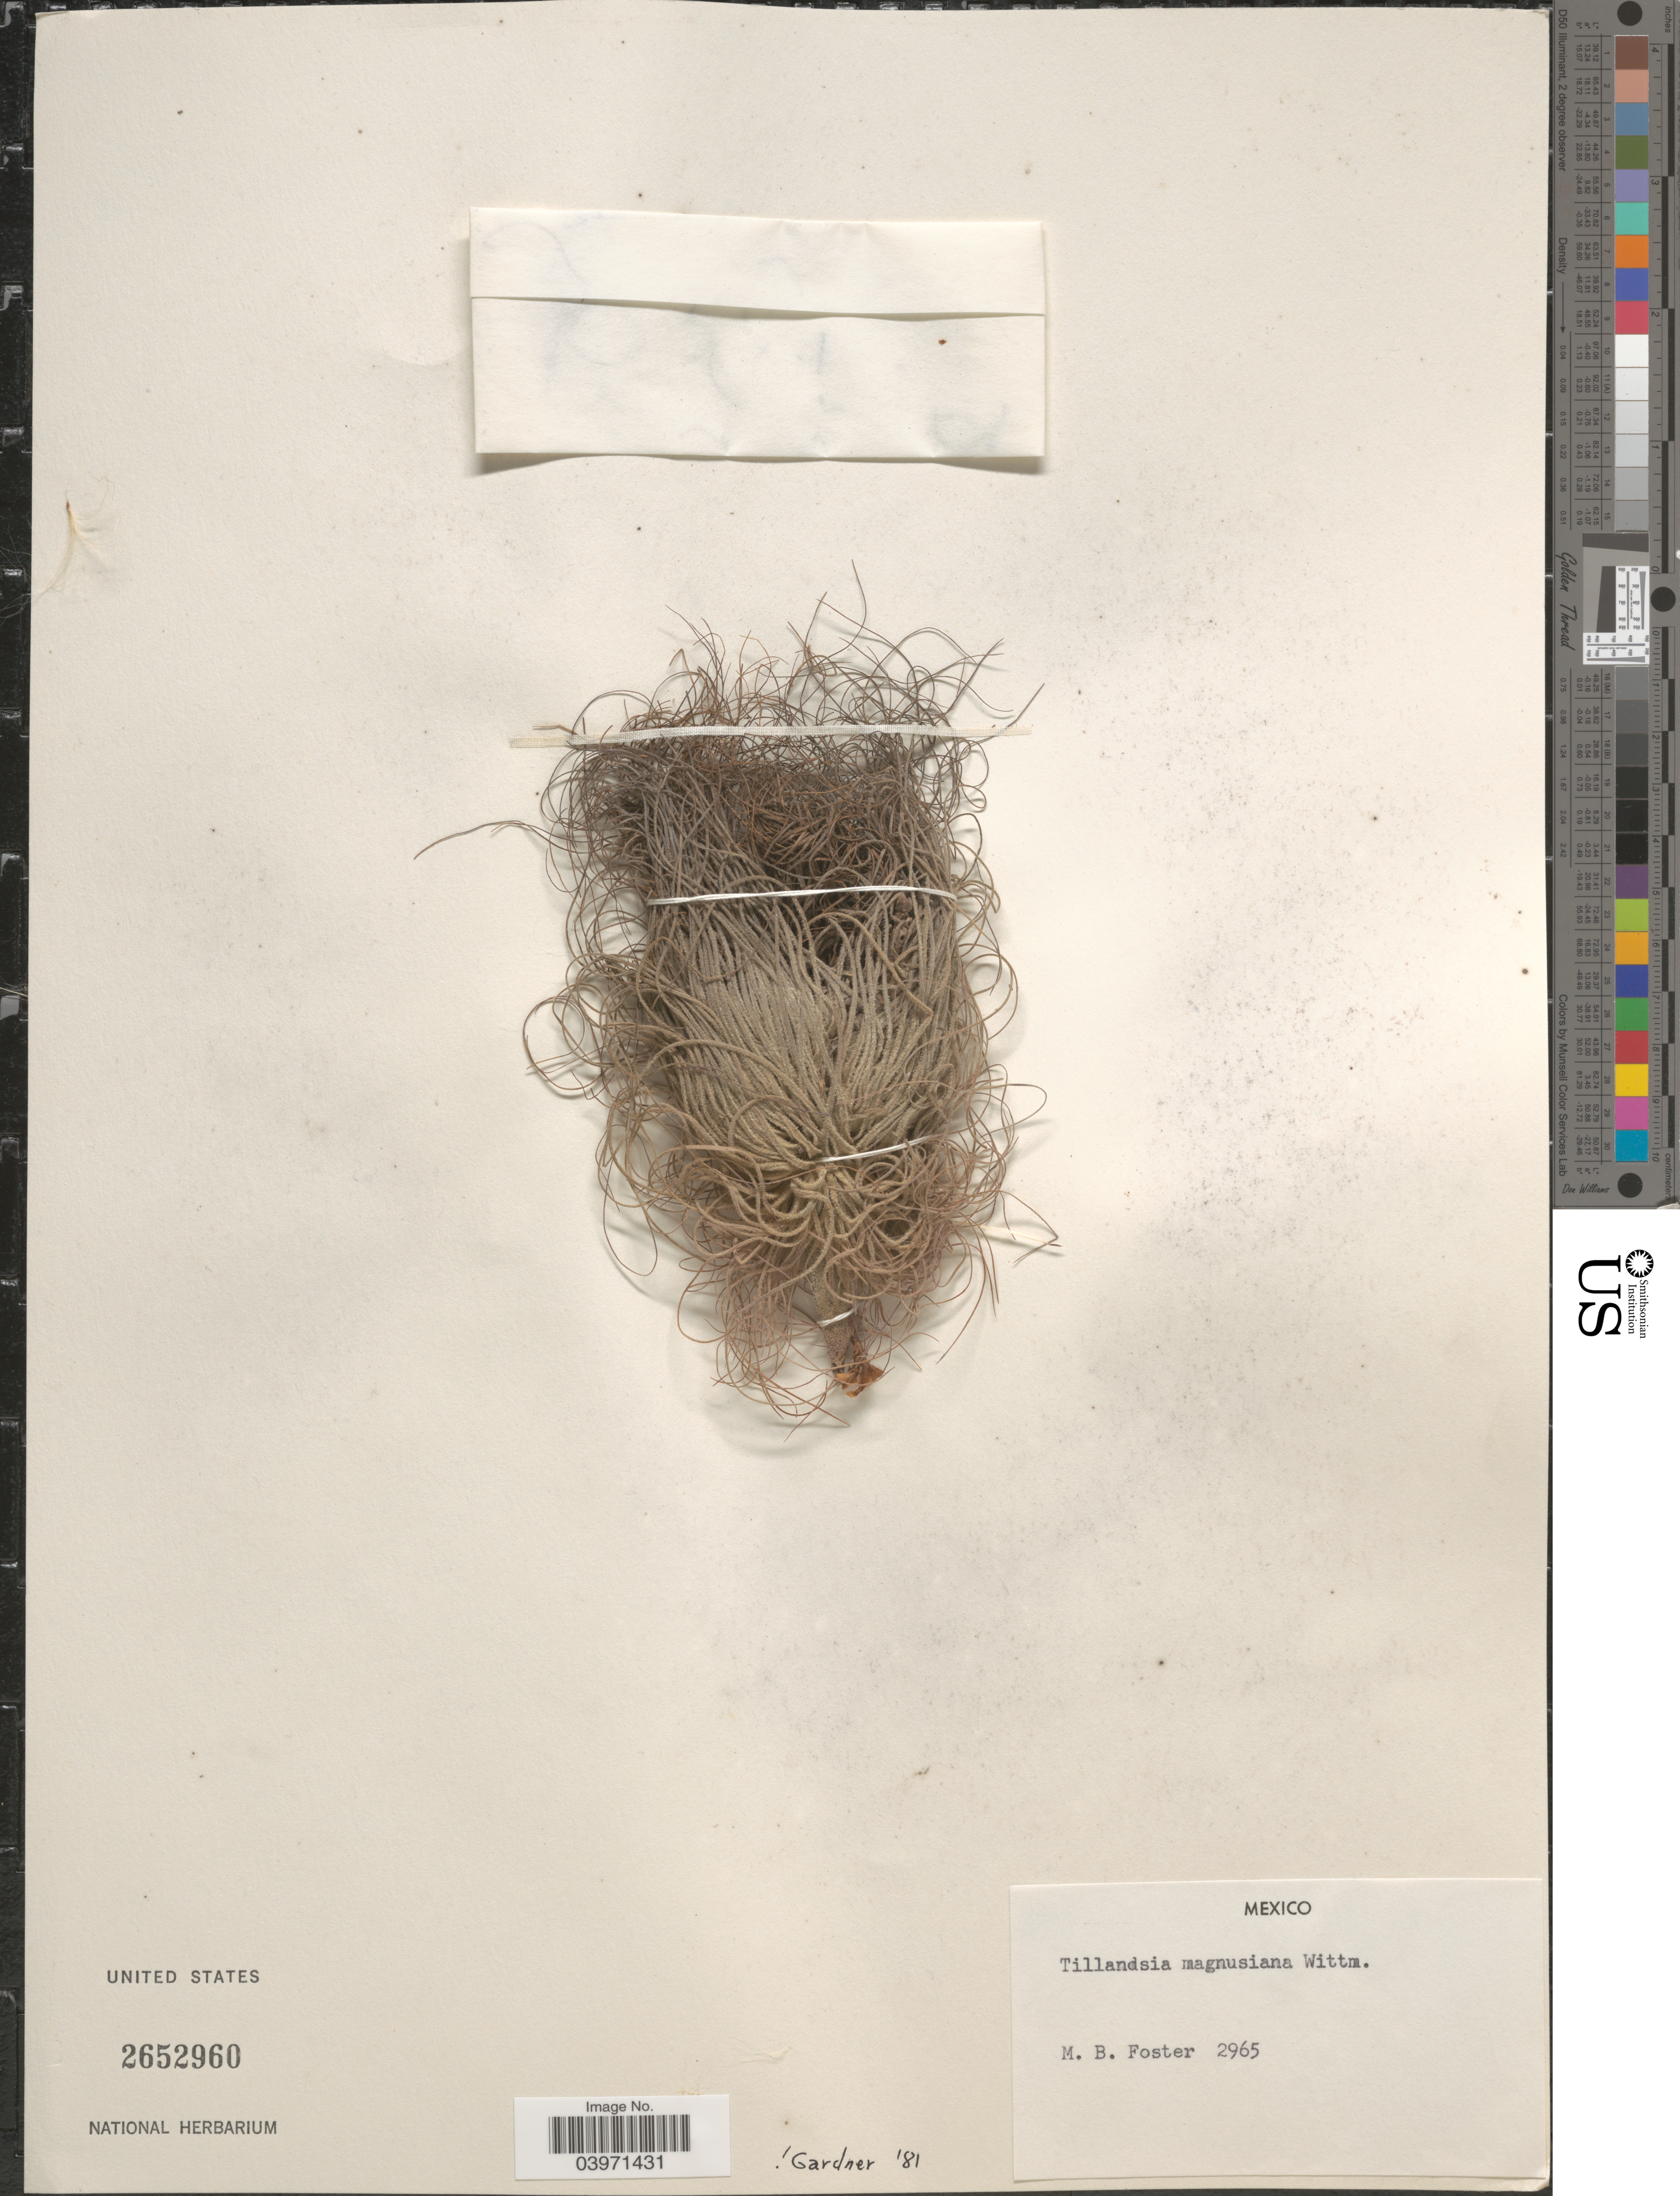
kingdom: Plantae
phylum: Tracheophyta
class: Liliopsida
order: Poales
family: Bromeliaceae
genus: Tillandsia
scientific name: Tillandsia magnusiana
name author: Wittm.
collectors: M. B. Foster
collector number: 2965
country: Mexico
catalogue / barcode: US 2652960